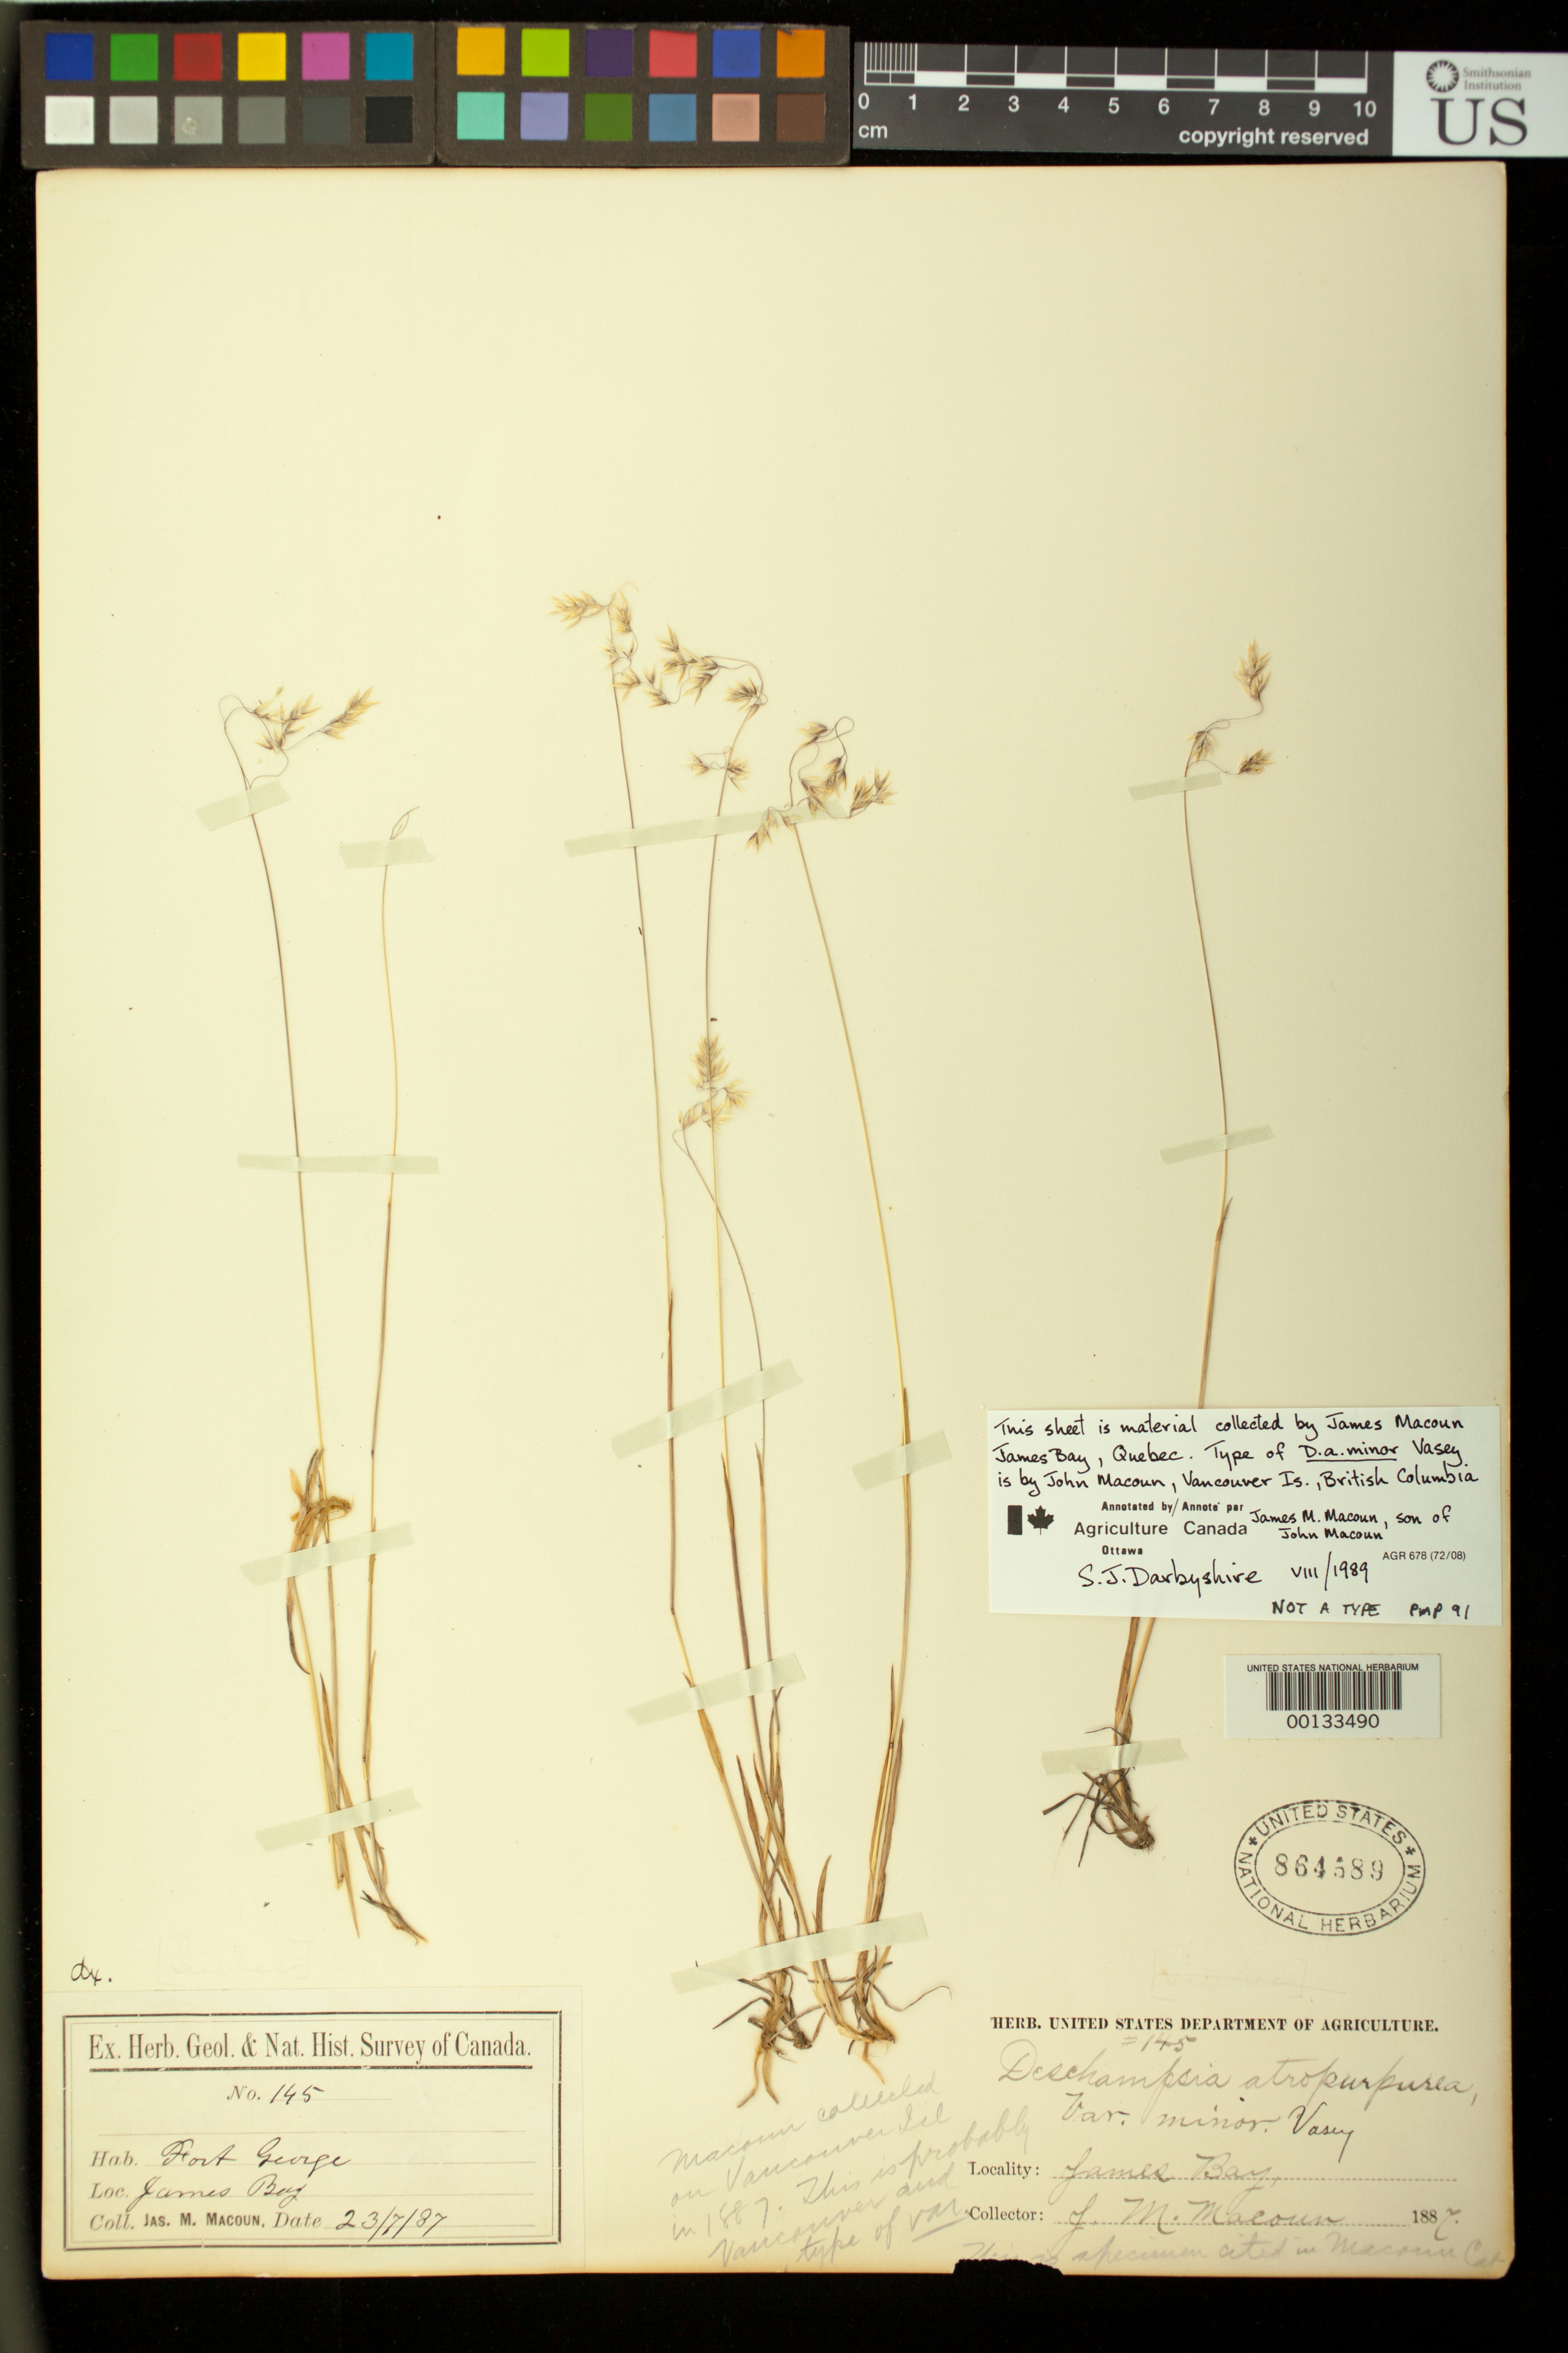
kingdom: Plantae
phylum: Tracheophyta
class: Liliopsida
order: Poales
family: Poaceae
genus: Deschampsia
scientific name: Deschampsia atropurpurea var. minor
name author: Vasey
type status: Possible Type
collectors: J. M. Macoun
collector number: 145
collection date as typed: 23/7/87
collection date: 1887-07-23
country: Canada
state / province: Quebec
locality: Fort George, James Bay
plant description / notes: Annotated as Deschampsia atropurpurea var. minor Vasey, and almost certainly the type of that name, but as annotated by S.J. Darbyshire (1989), "This sheet is material collected by James Macoun, James Bay, Quebec. Type of D. a. minor Vasey is by John Macoun, Vancouver Is., British Columbia." Added at later date, "Not a type PMP 91". No other specimen can be located at US that could be genuine type material of this name; alternatively, Vasey was simply mistaken in citing this collection as being from Vancouver Island.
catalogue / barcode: US 864589